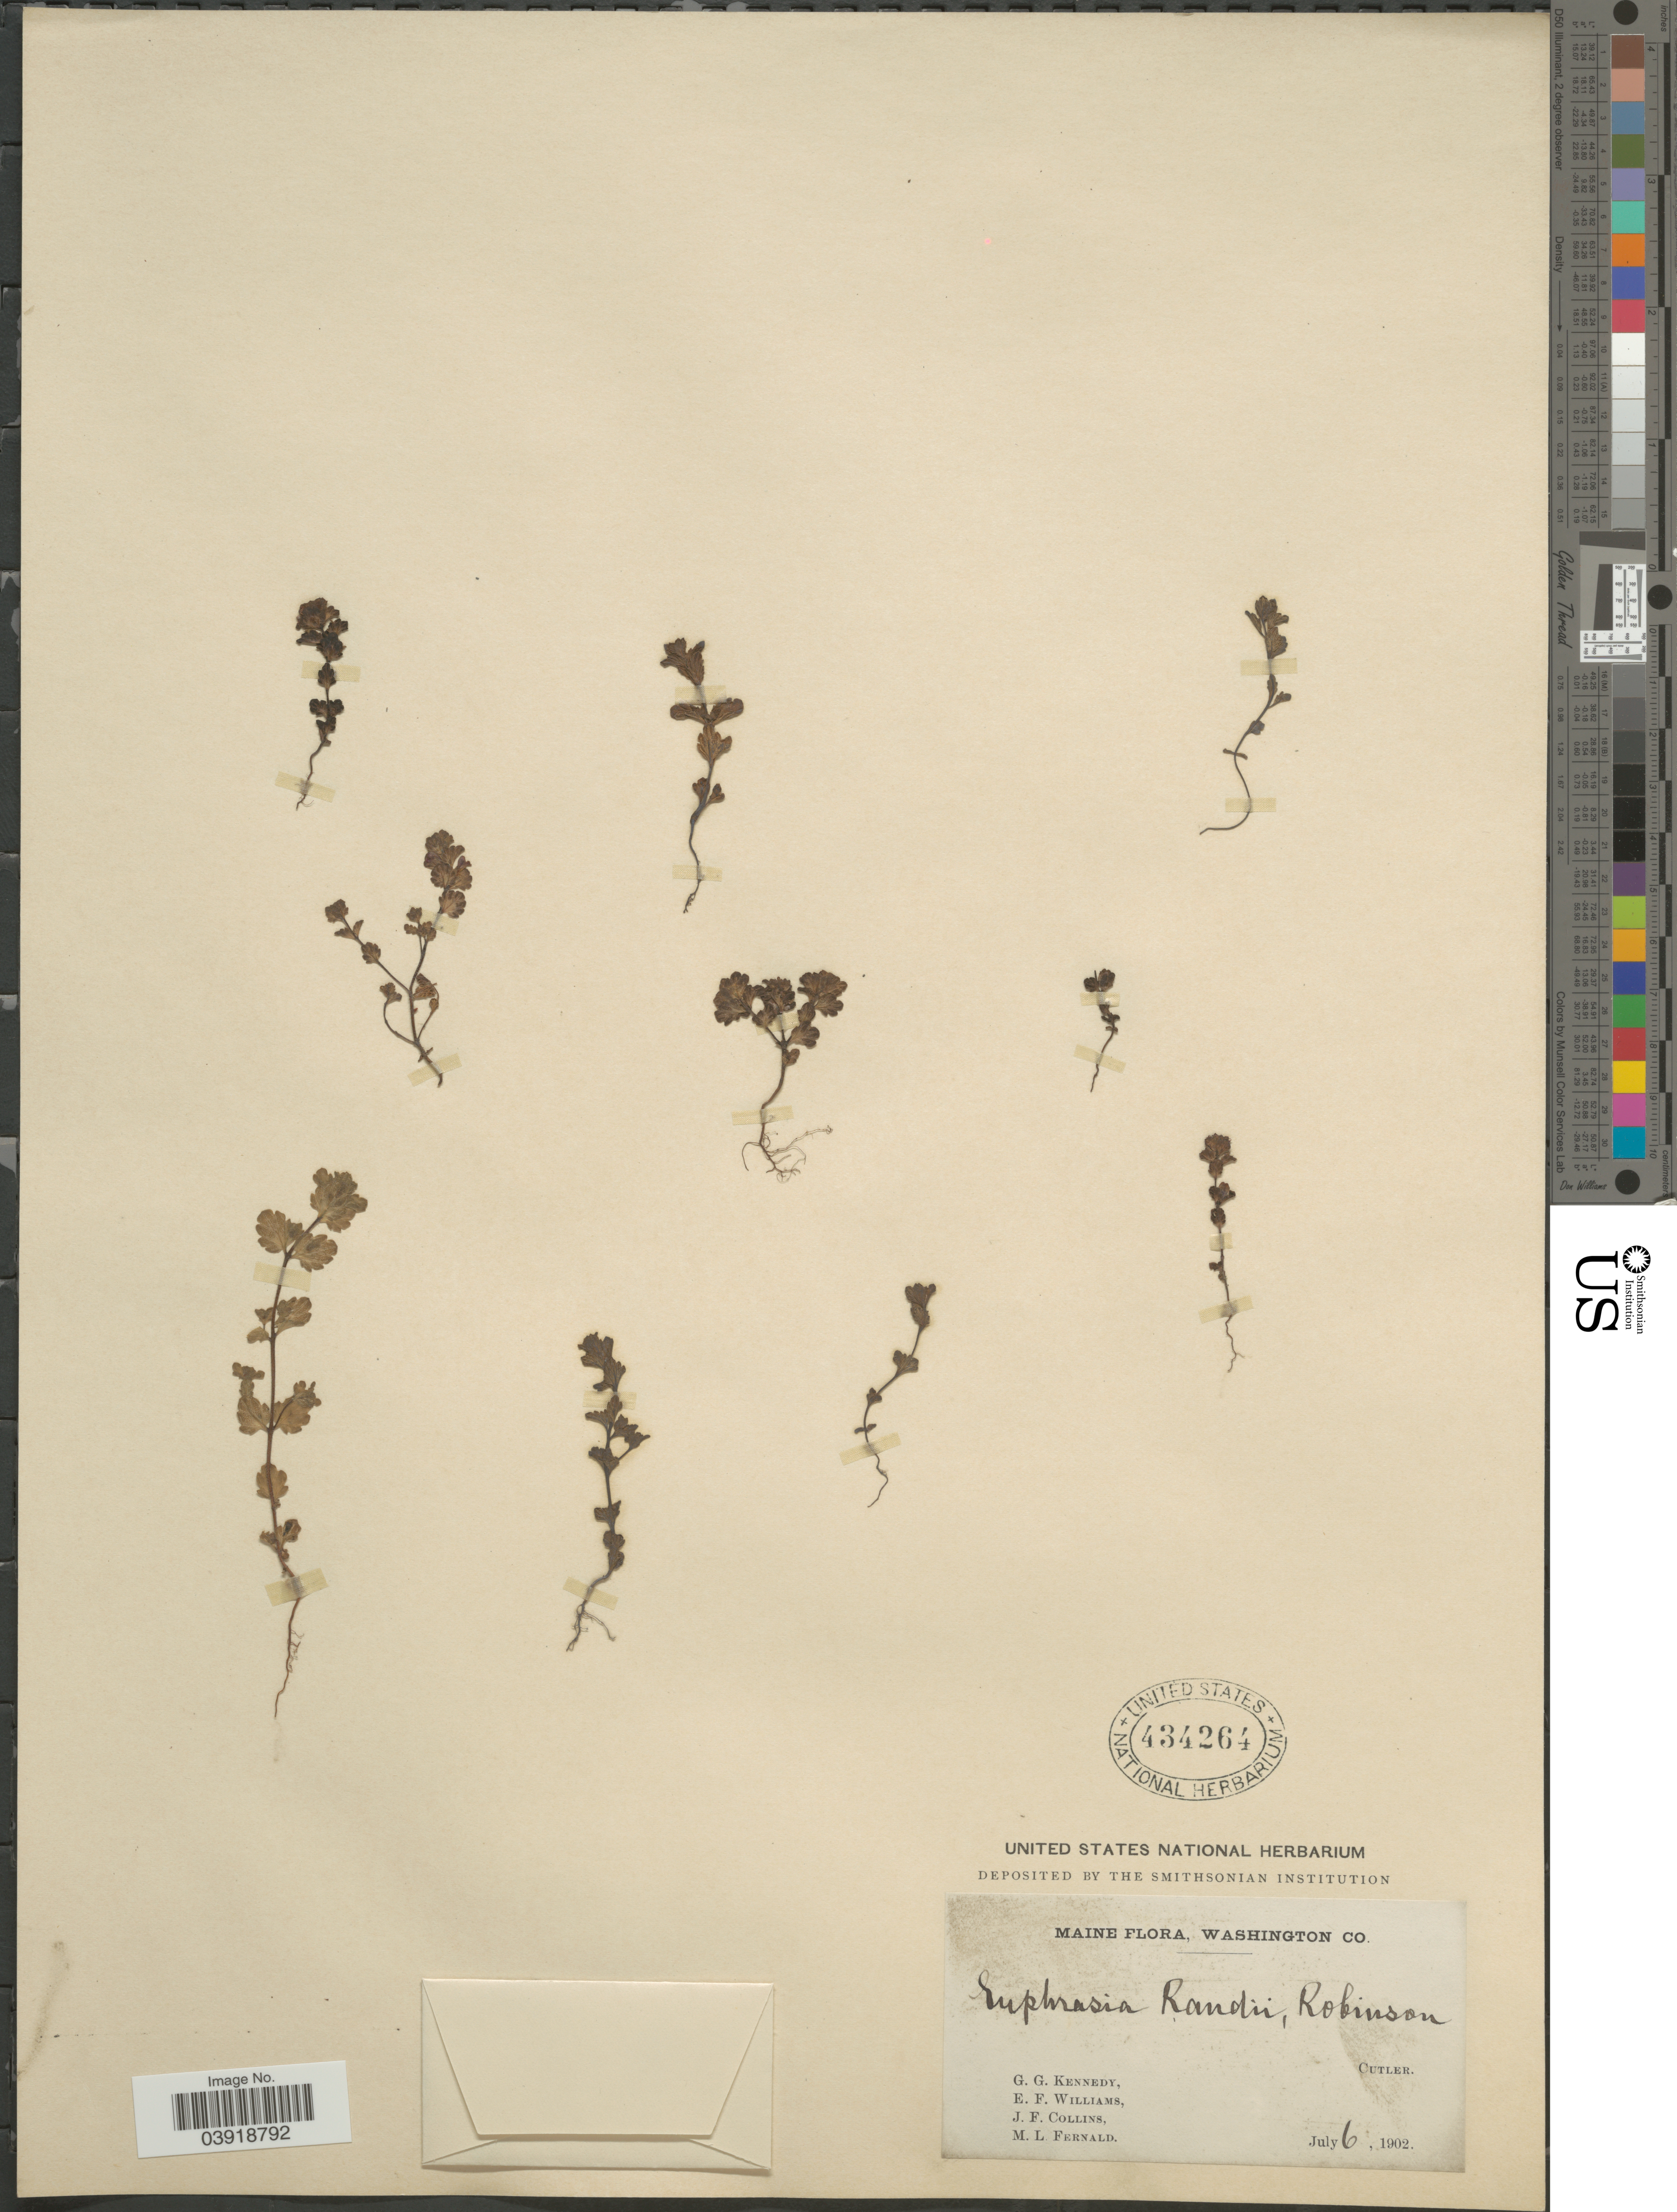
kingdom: Plantae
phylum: Tracheophyta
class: Magnoliopsida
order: Lamiales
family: Orobanchaceae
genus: Euphrasia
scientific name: Euphrasia purpurea var. randii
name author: (B.L. Rob.) Fernald & Wiegand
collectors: G. Kennedy, E. Williams, J. Collins & M. L. Fernald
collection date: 1902-07-06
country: United States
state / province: Maine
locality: Washington Co. Cutler.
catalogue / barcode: US 434264